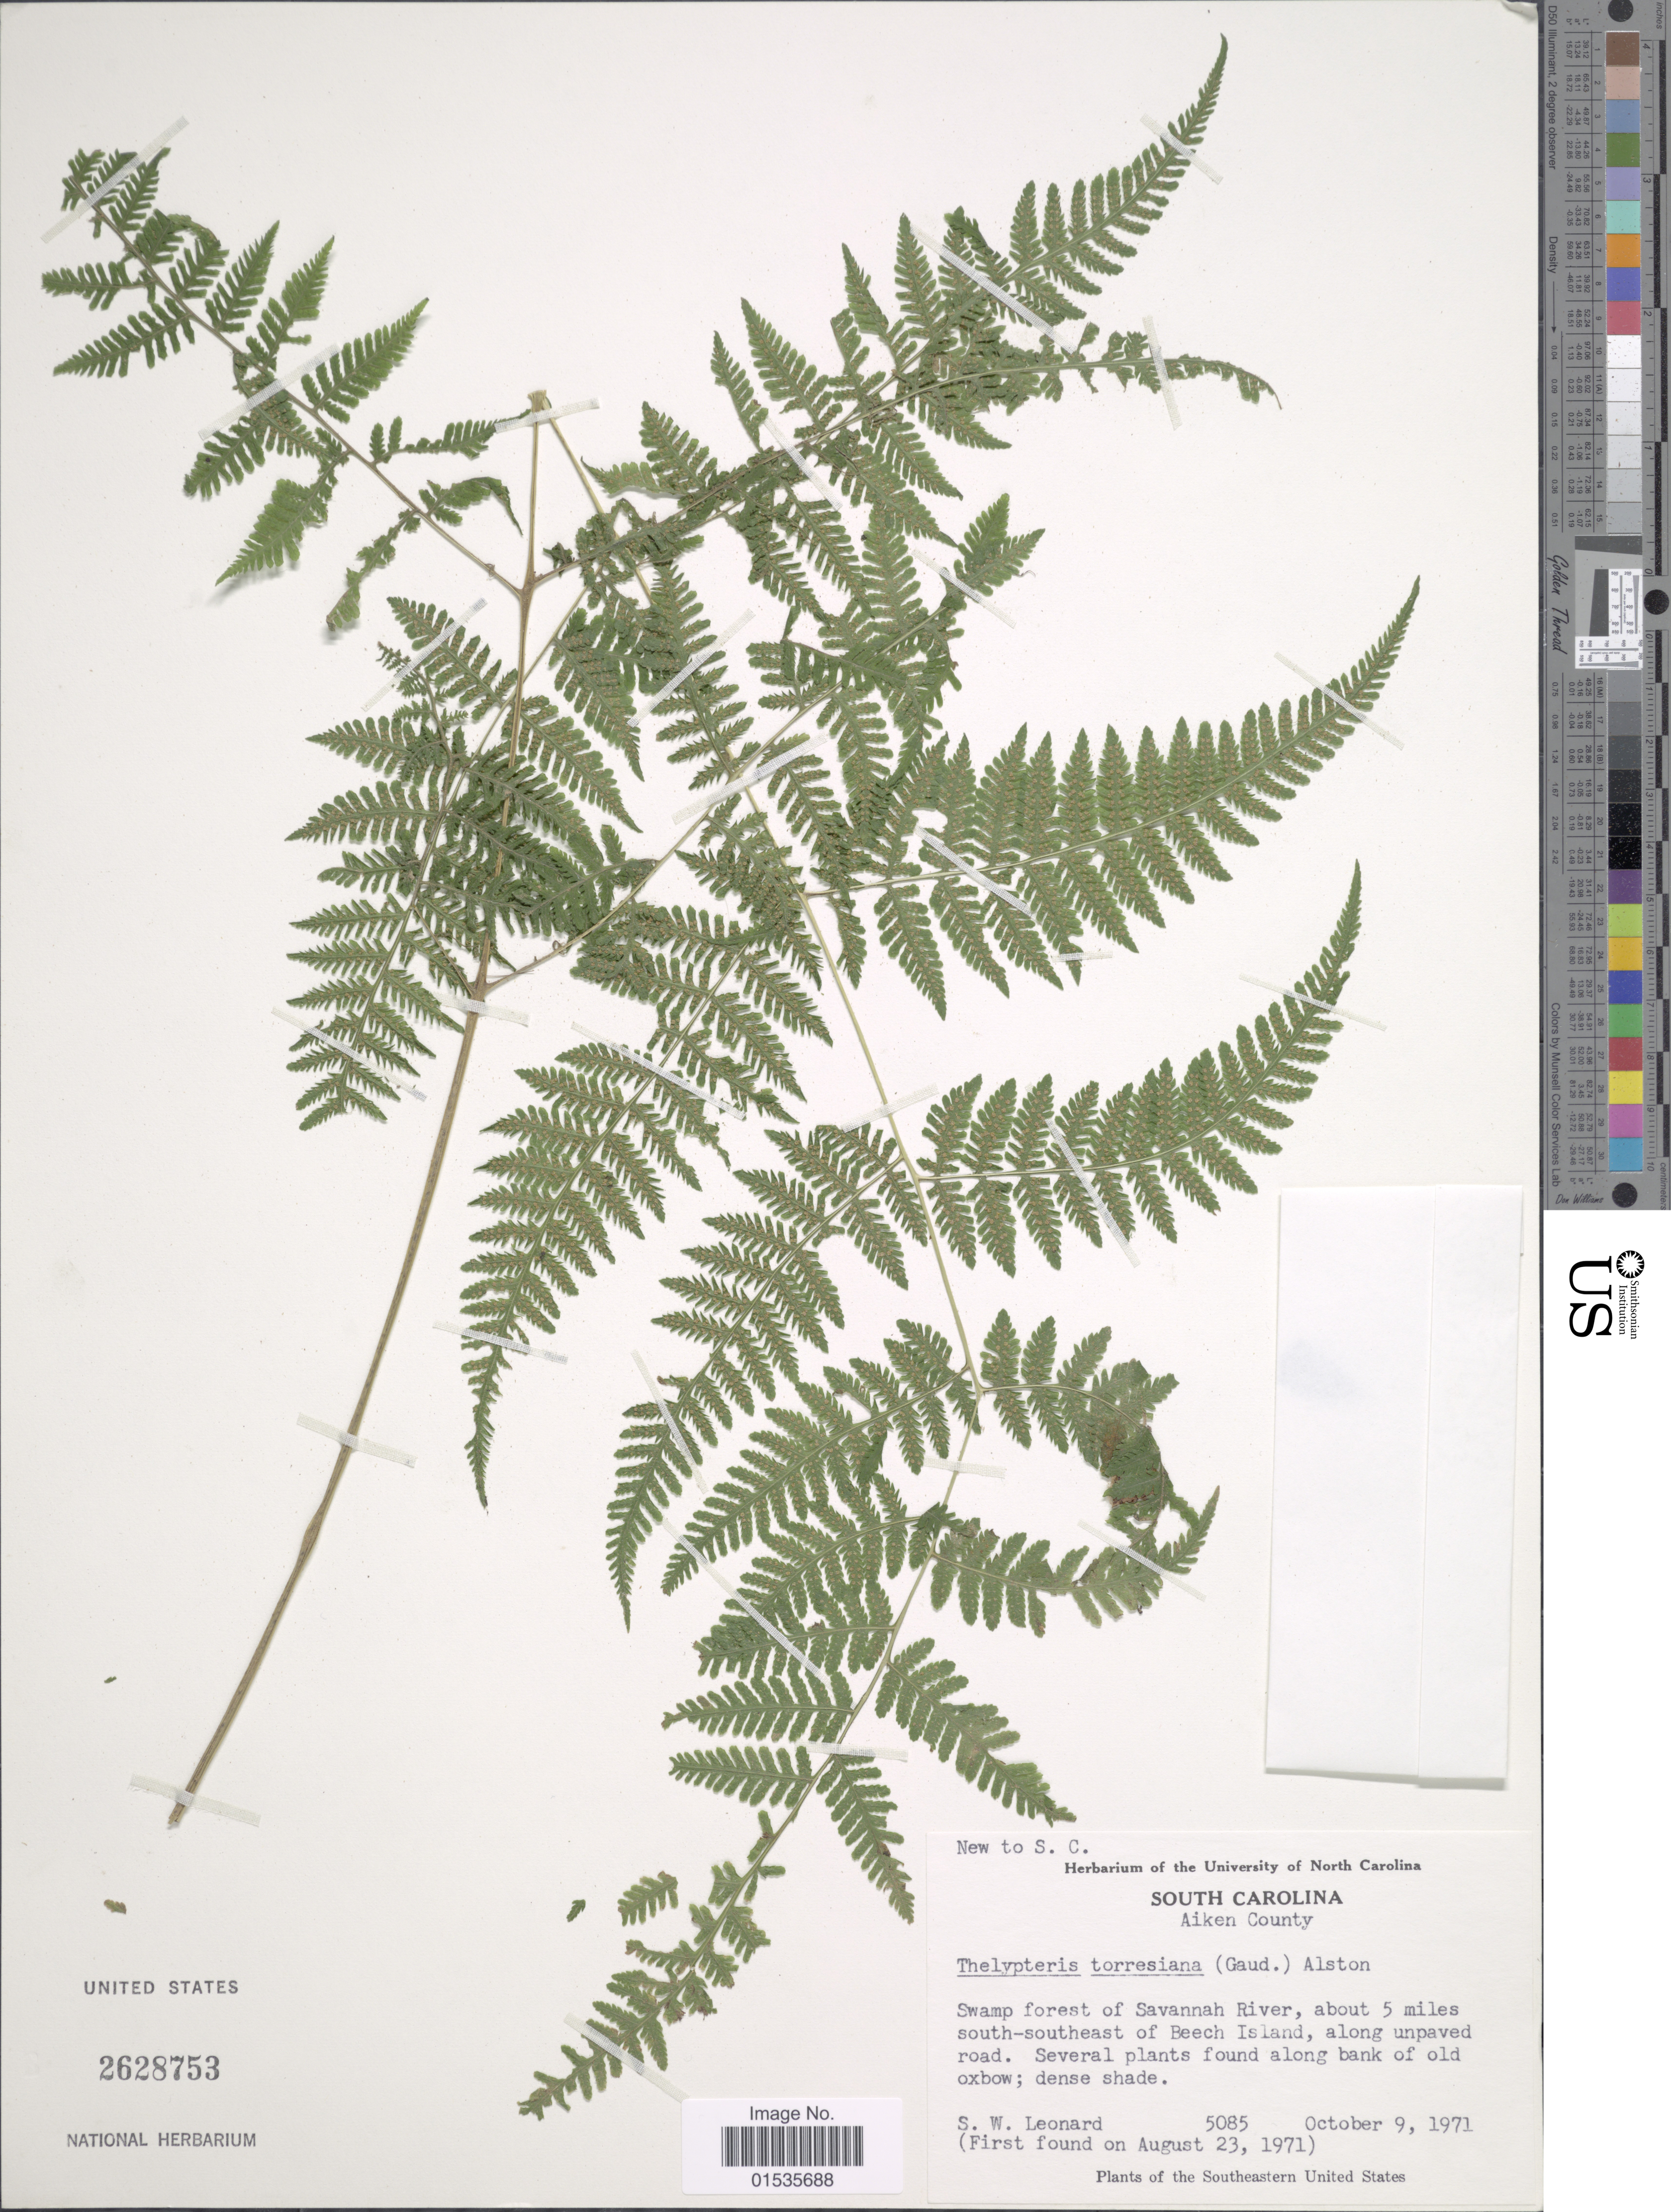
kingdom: Plantae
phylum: Tracheophyta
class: Polypodiopsida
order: Polypodiales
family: Thelypteridaceae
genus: Macrothelypteris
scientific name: Macrothelypteris torresiana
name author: (Gaudich.) Ching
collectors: S. W. Leonard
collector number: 5085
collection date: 1971-10-09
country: United States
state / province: South Carolina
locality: South Carolina, Aiken County. Swamp forest of Savannah River, about 5 miles south-southeast of Beech Island, along unpaved road.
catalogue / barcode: US 2628753